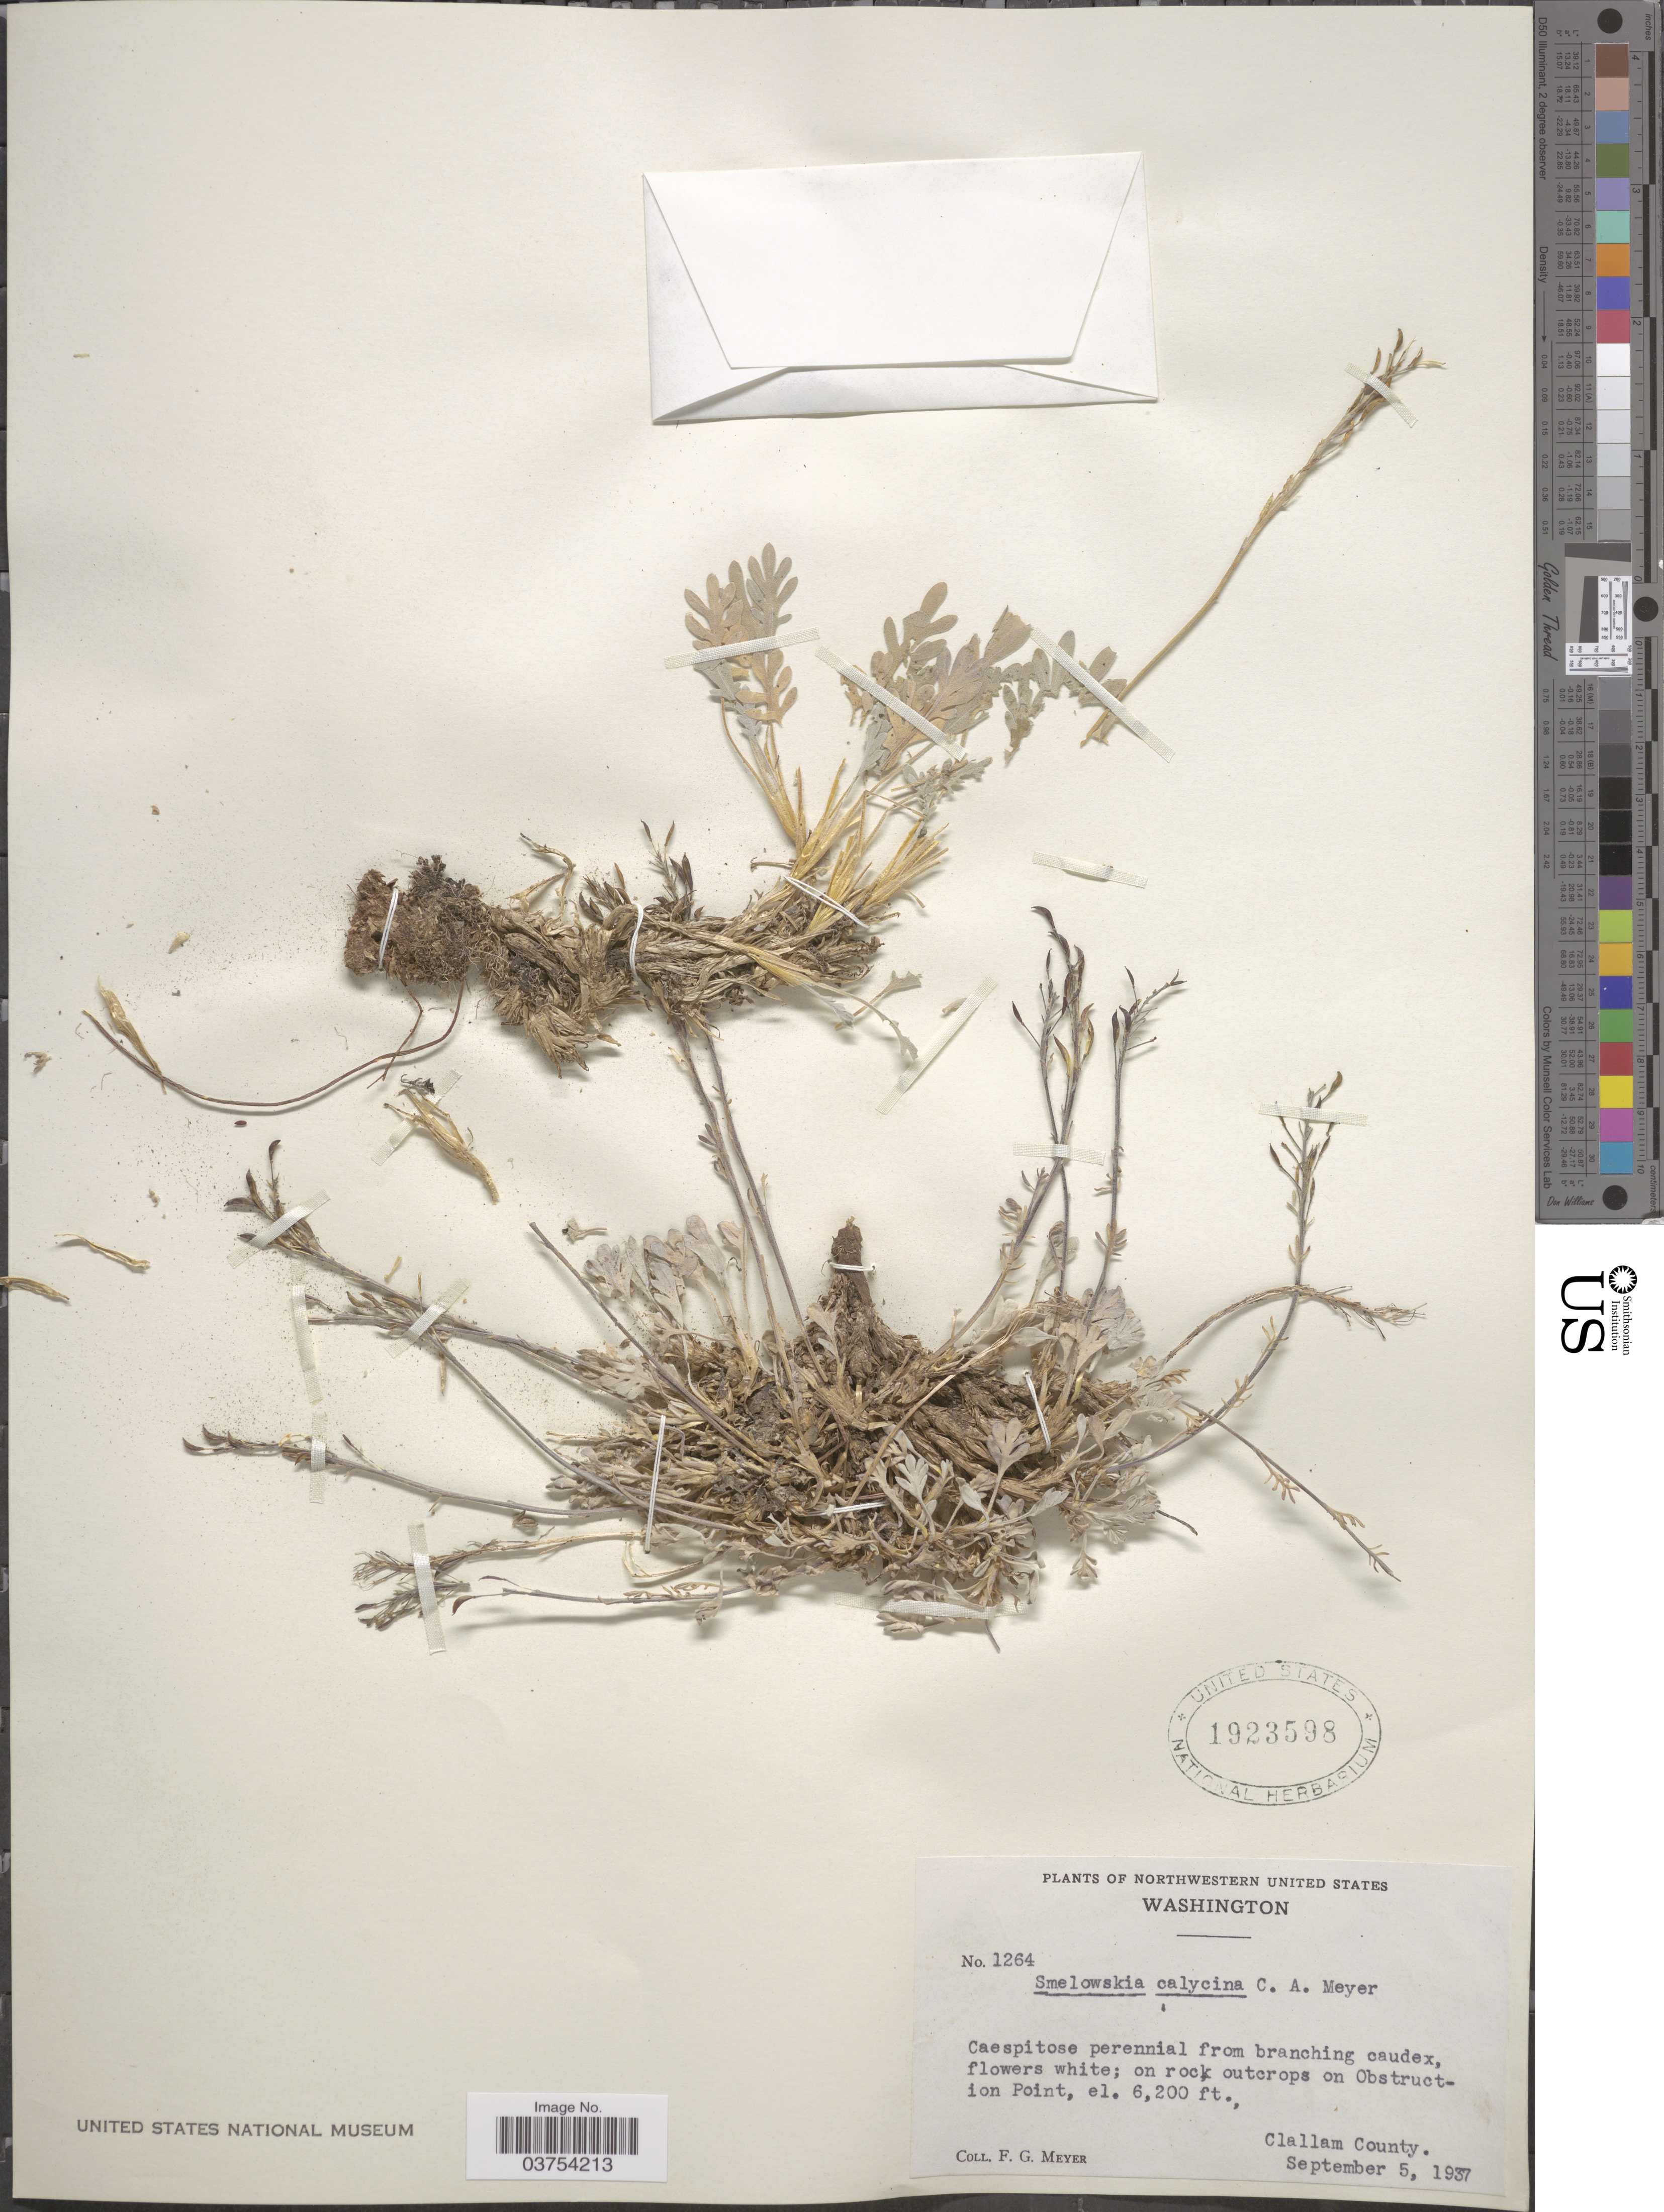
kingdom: Plantae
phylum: Tracheophyta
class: Magnoliopsida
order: Brassicales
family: Brassicaceae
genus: Smelowskia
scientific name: Smelowskia calycina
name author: (Stephan) C.A. Mey.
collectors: F. G. Meyer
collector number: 1264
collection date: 1937-09-05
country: United States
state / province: Washington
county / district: Clallam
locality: Northwestern United States. Obstruction Point, Clallam County.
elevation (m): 1890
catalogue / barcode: US 1923598